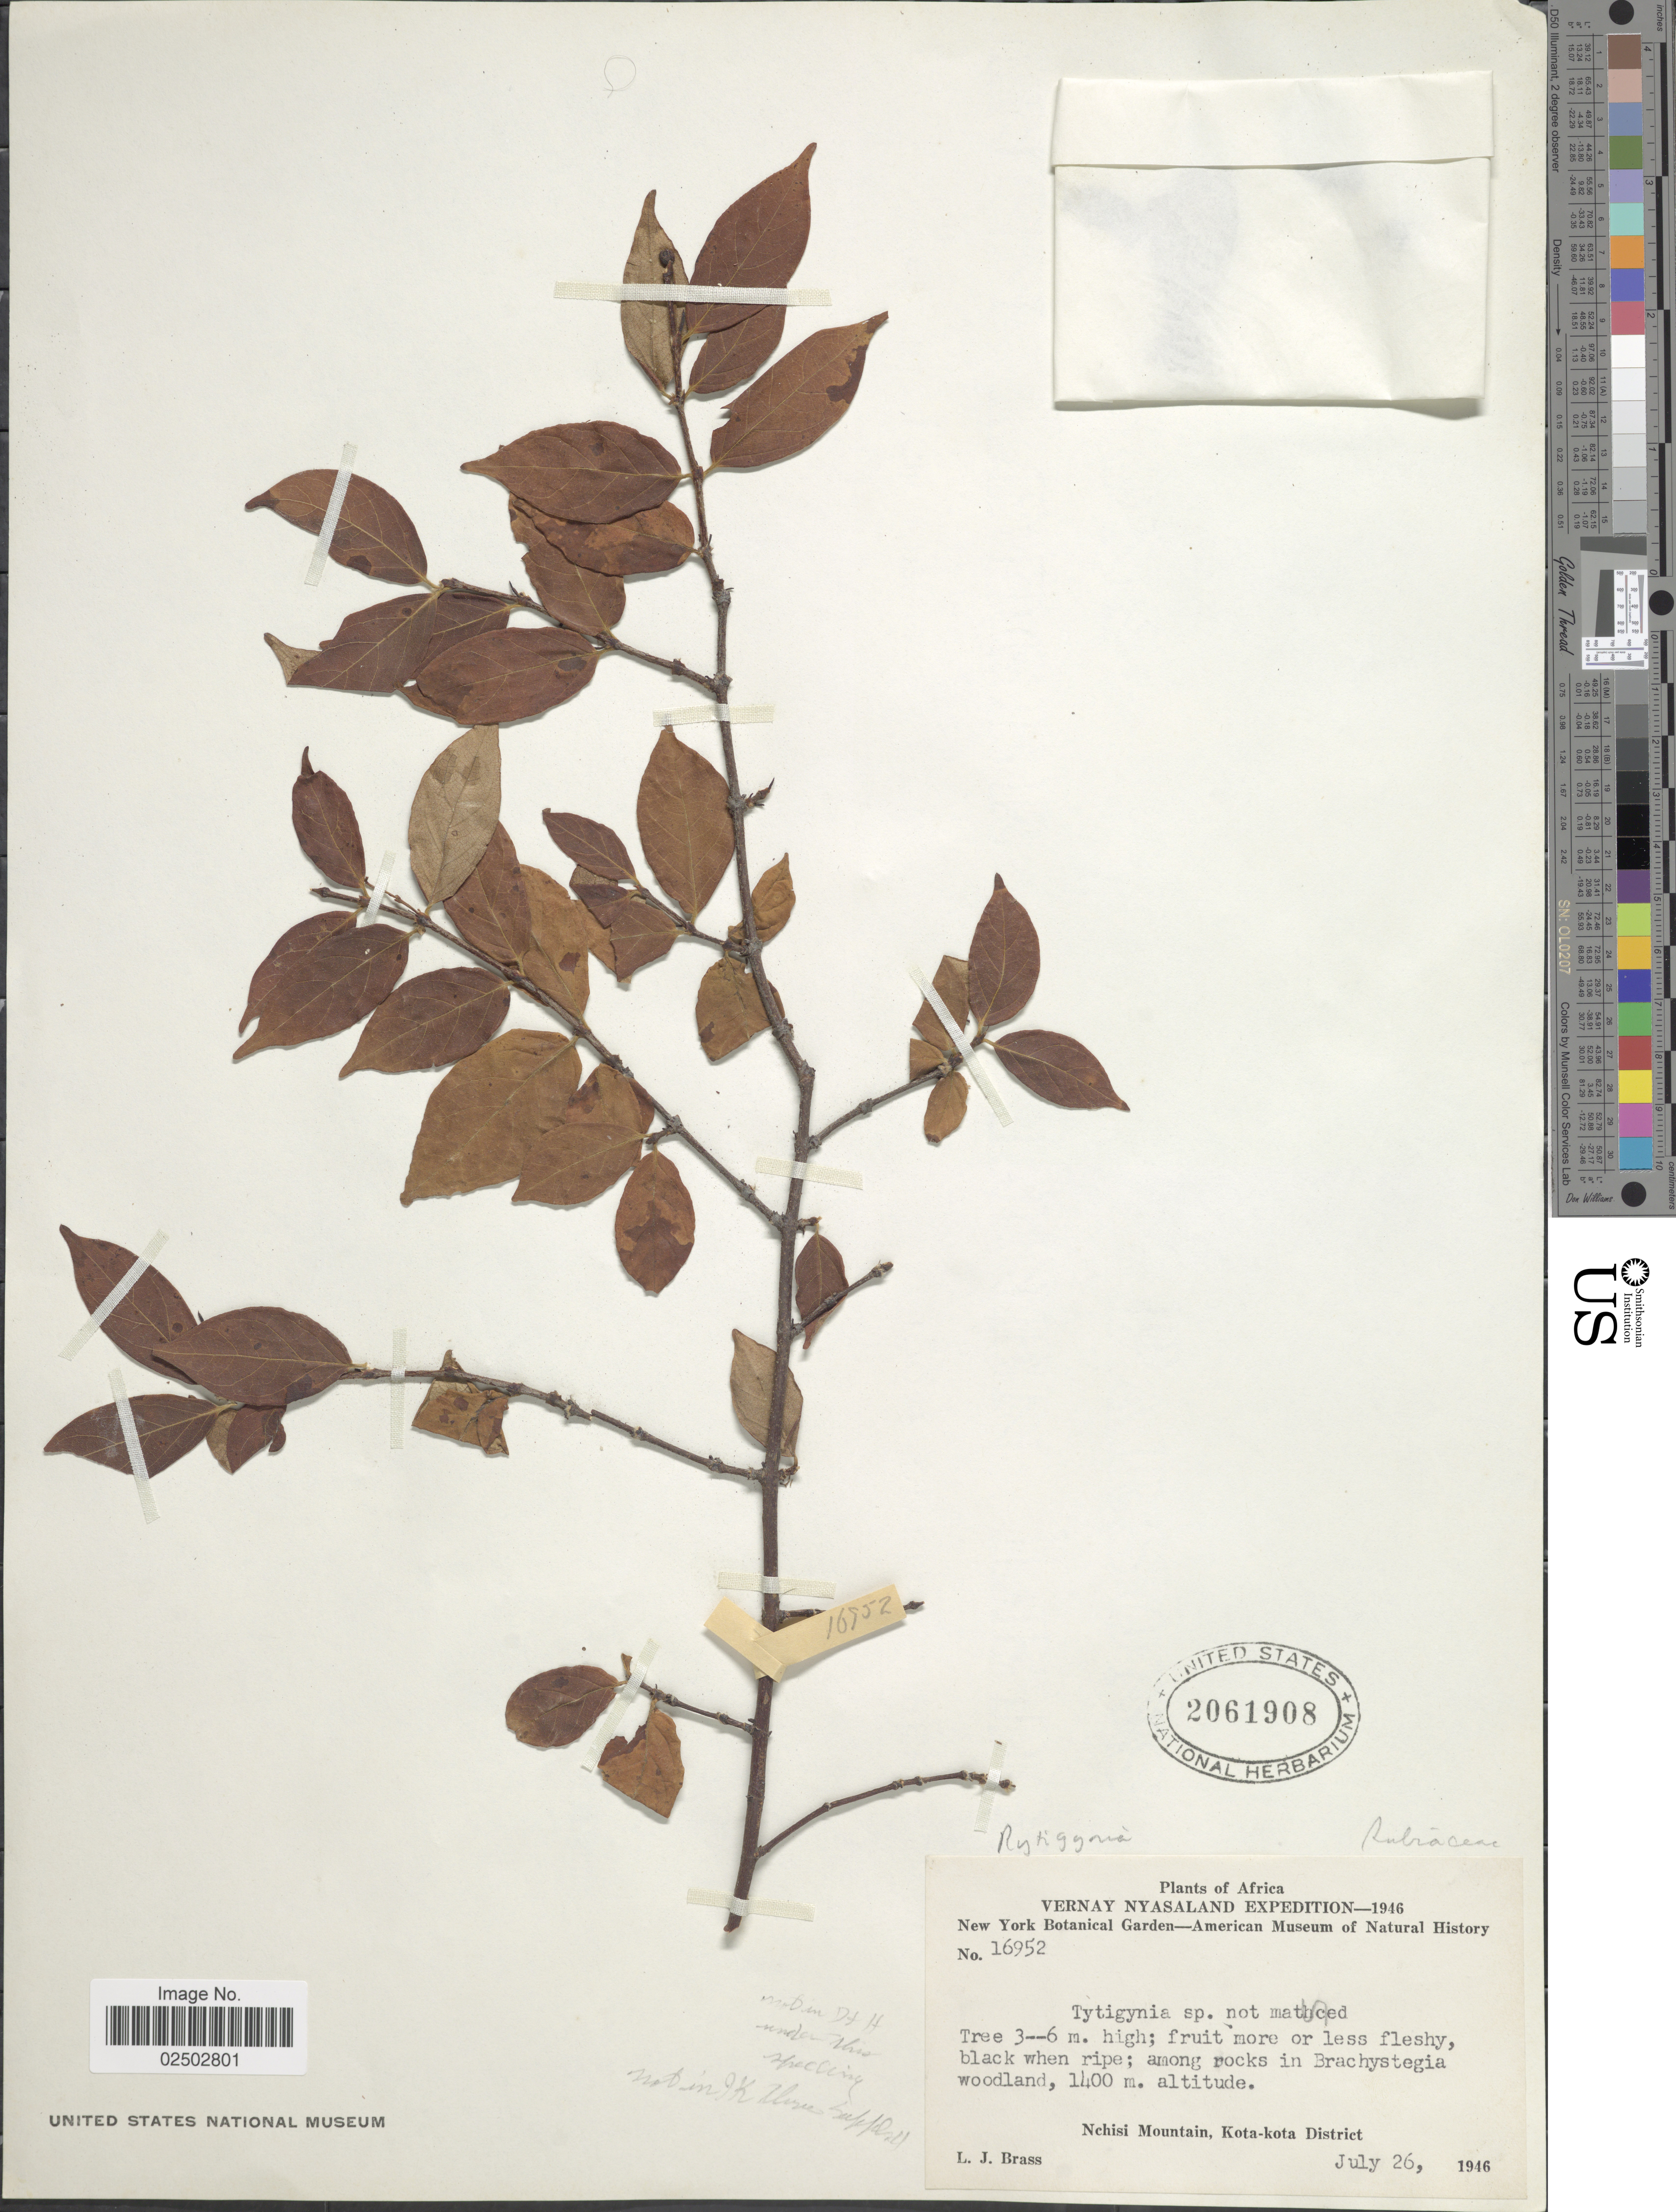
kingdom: Plantae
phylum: Tracheophyta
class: Magnoliopsida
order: Gentianales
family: Rubiaceae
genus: Vangueria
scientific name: Vangueria sp.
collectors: L. J. Brass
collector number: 16952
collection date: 1946-07-26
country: Malawi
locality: Vernay Nyasaland, Nchisi Mountain, Kota-Kota District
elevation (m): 1400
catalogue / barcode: US 2061908